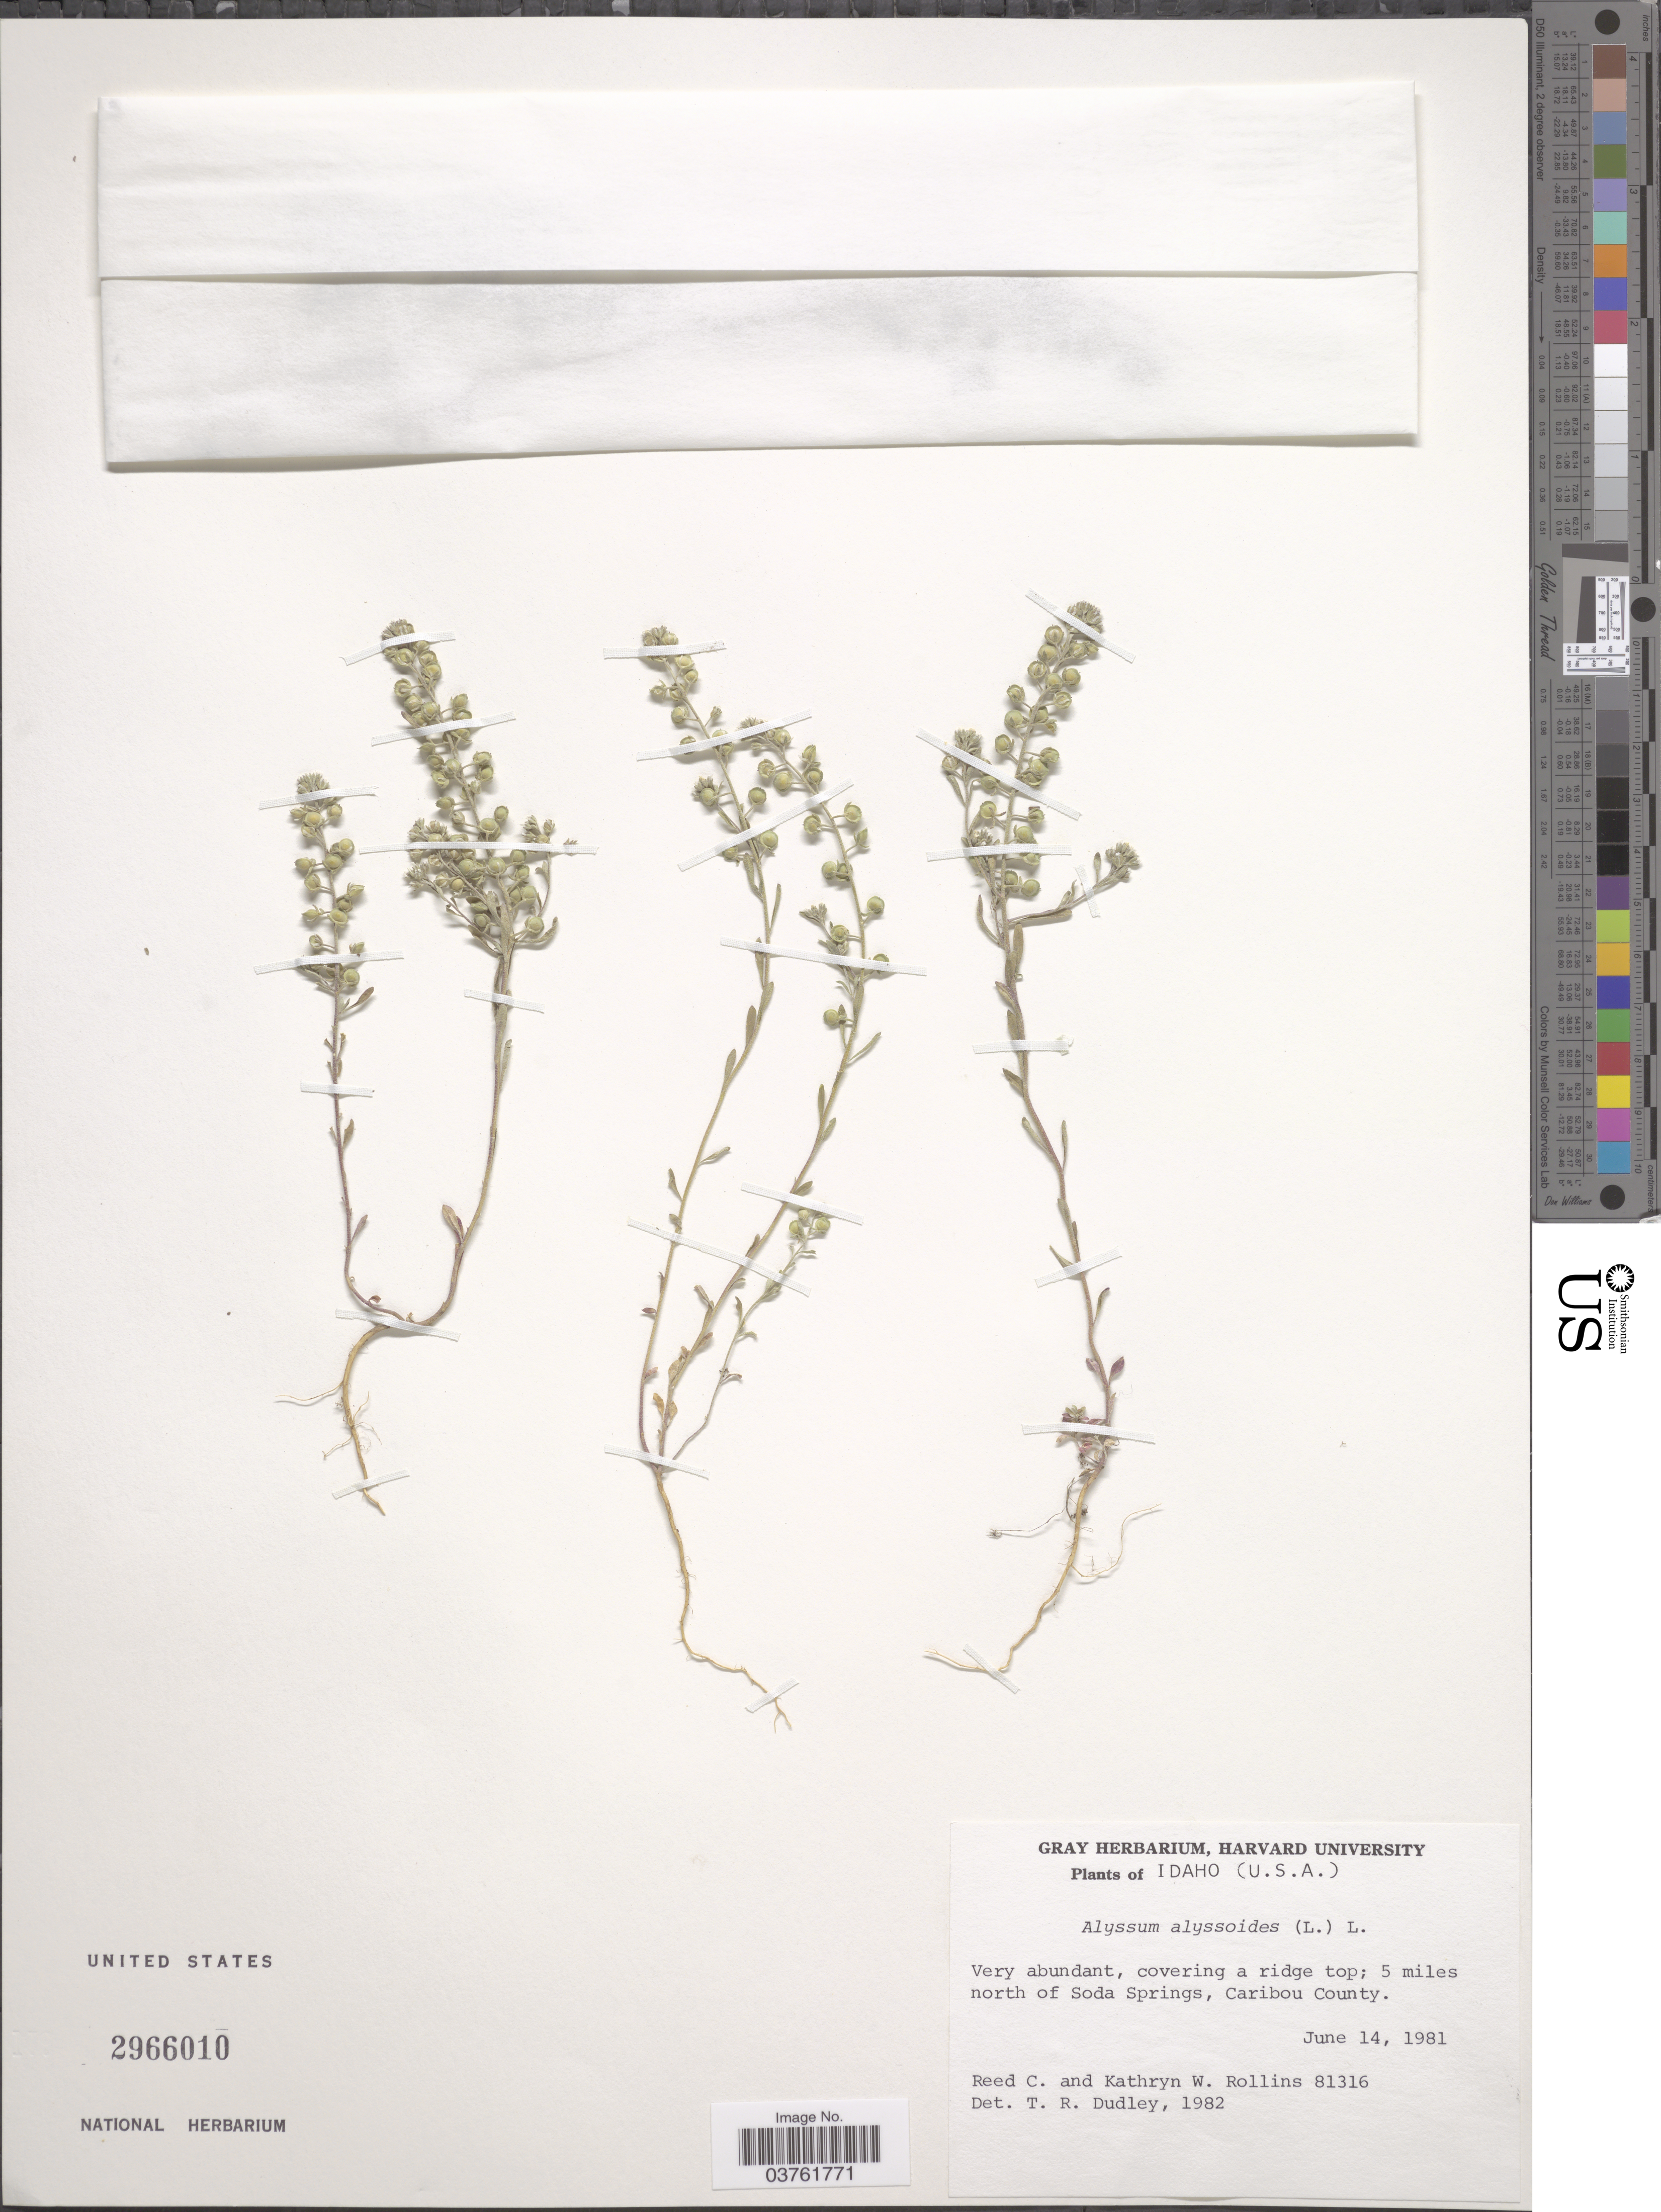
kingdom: Plantae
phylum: Tracheophyta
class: Magnoliopsida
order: Brassicales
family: Brassicaceae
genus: Alyssum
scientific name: Alyssum alyssoides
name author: (L.) L.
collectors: R. C. Rollins & K. W. Rollins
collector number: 81316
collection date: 1981-06-14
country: United States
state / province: Idaho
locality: Very abundant, covering a ridge top; 5 miles north of Soda Springsm Caribou County.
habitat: covering a ridge top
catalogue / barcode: US 2966010